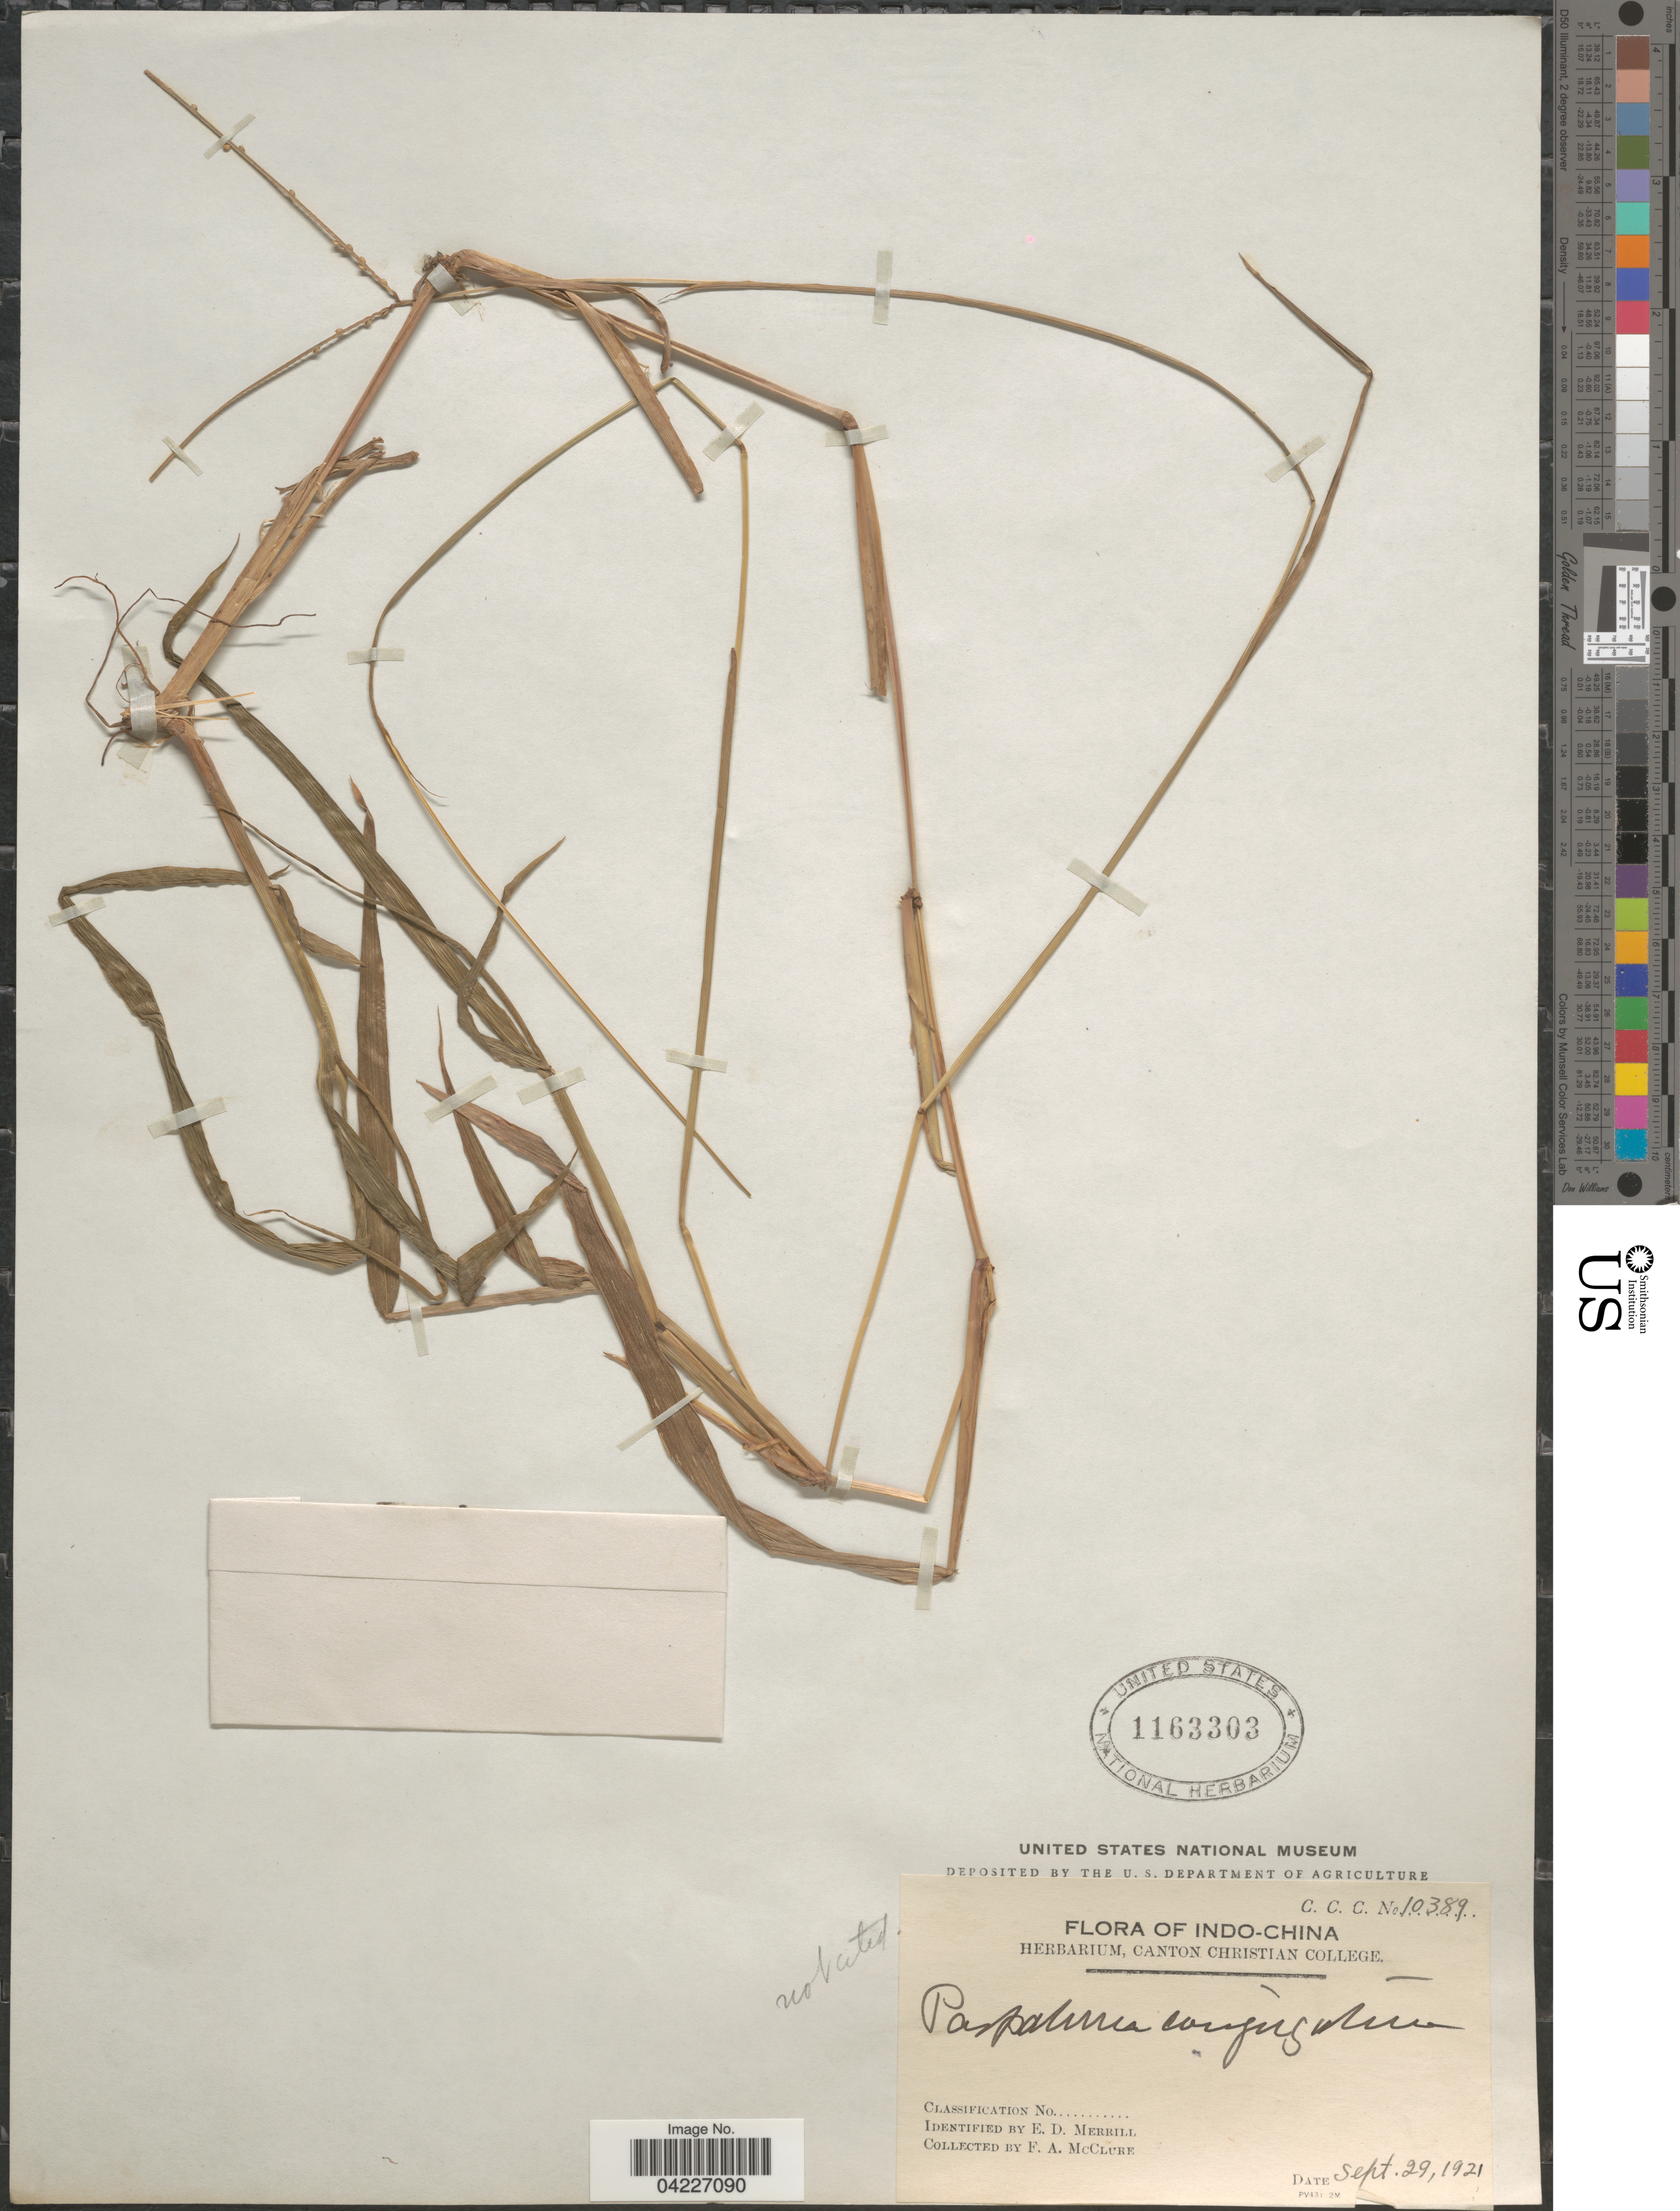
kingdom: Plantae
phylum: Tracheophyta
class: Liliopsida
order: Poales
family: Poaceae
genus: Paspalum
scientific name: Paspalum conjugatum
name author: P.J. Bergius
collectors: F. A. McClure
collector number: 10389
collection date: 1921-09-29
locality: Indo-China.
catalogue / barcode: US 1163303